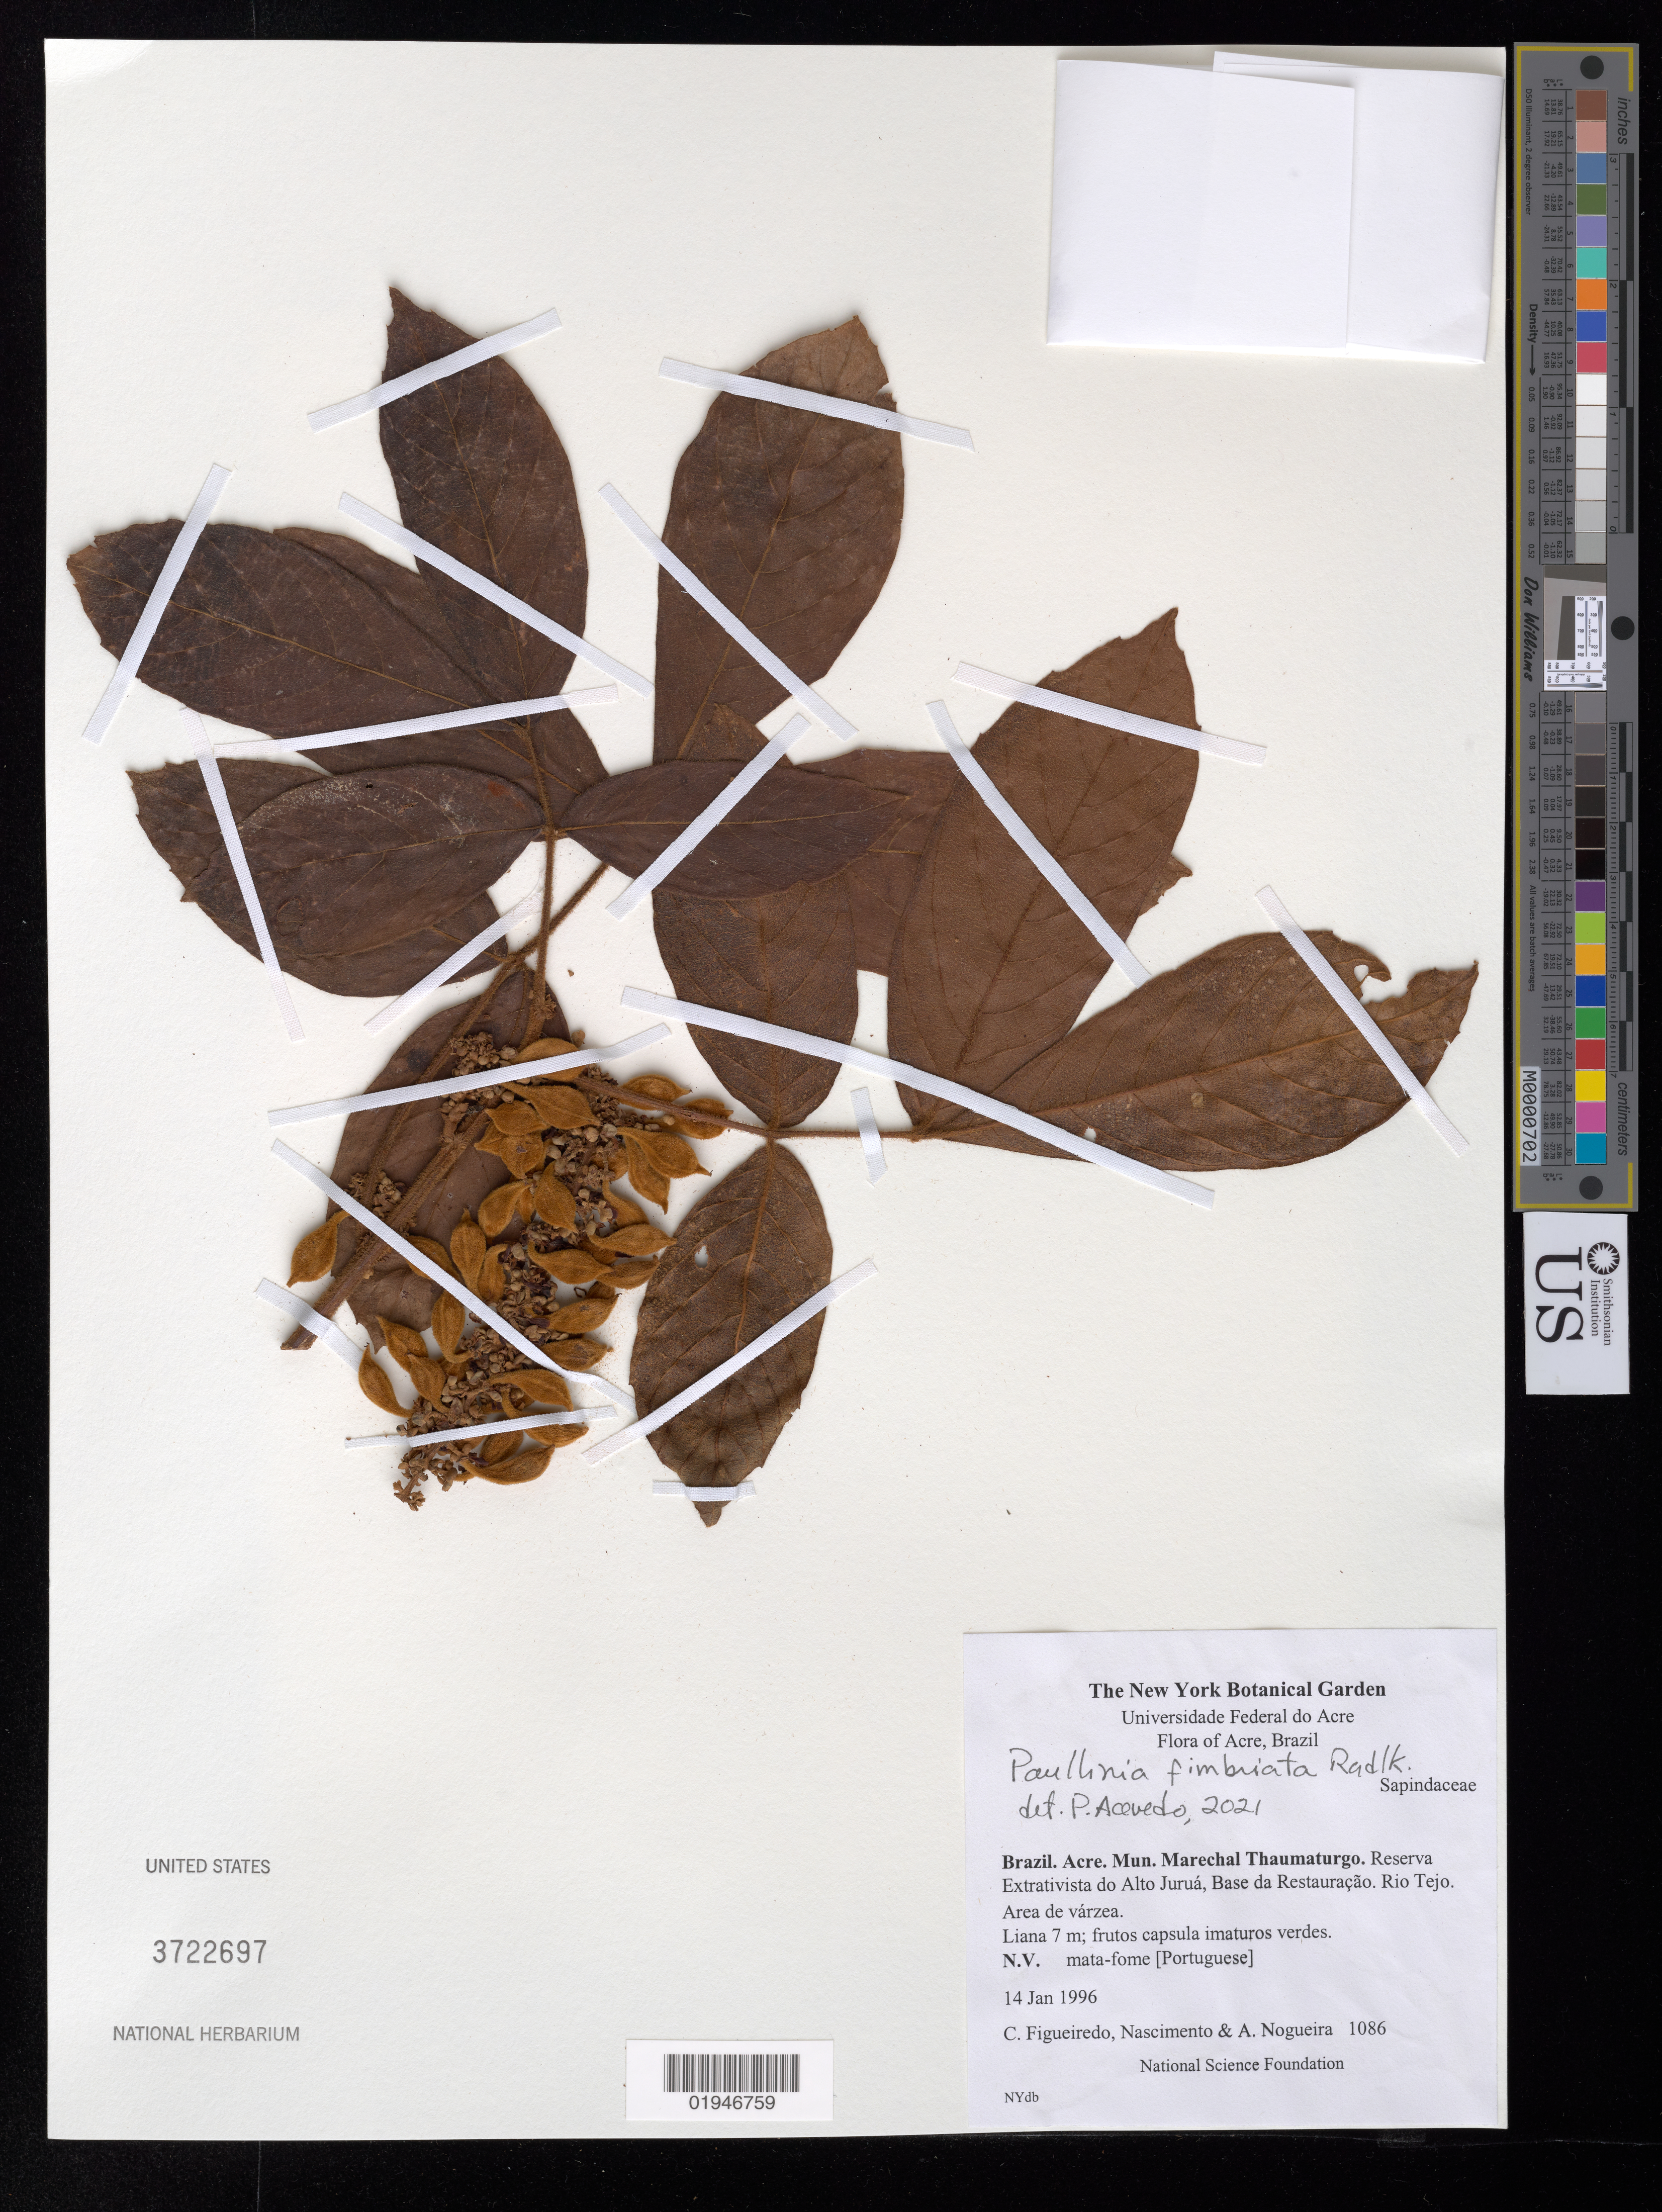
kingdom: Plantae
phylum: Tracheophyta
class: Magnoliopsida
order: Sapindales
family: Sapindaceae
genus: Paullinia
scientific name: Paullinia fimbriata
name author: Radlk.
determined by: Acevedo-Rodríguez, P., (BOT), Smithsonian Institution - National Museum of Natural History (UNITED STATES)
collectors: C. Figueiredo, -- Nascimento & A. Nogueira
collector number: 1086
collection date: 1996-01-14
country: Brazil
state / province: Acre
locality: Mun. Marechal Thaumaturgo. Reserva Extrativista do Alto Juruá. Base da Restauração. Rio Tejo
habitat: Area de vársea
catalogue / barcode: US 3722697